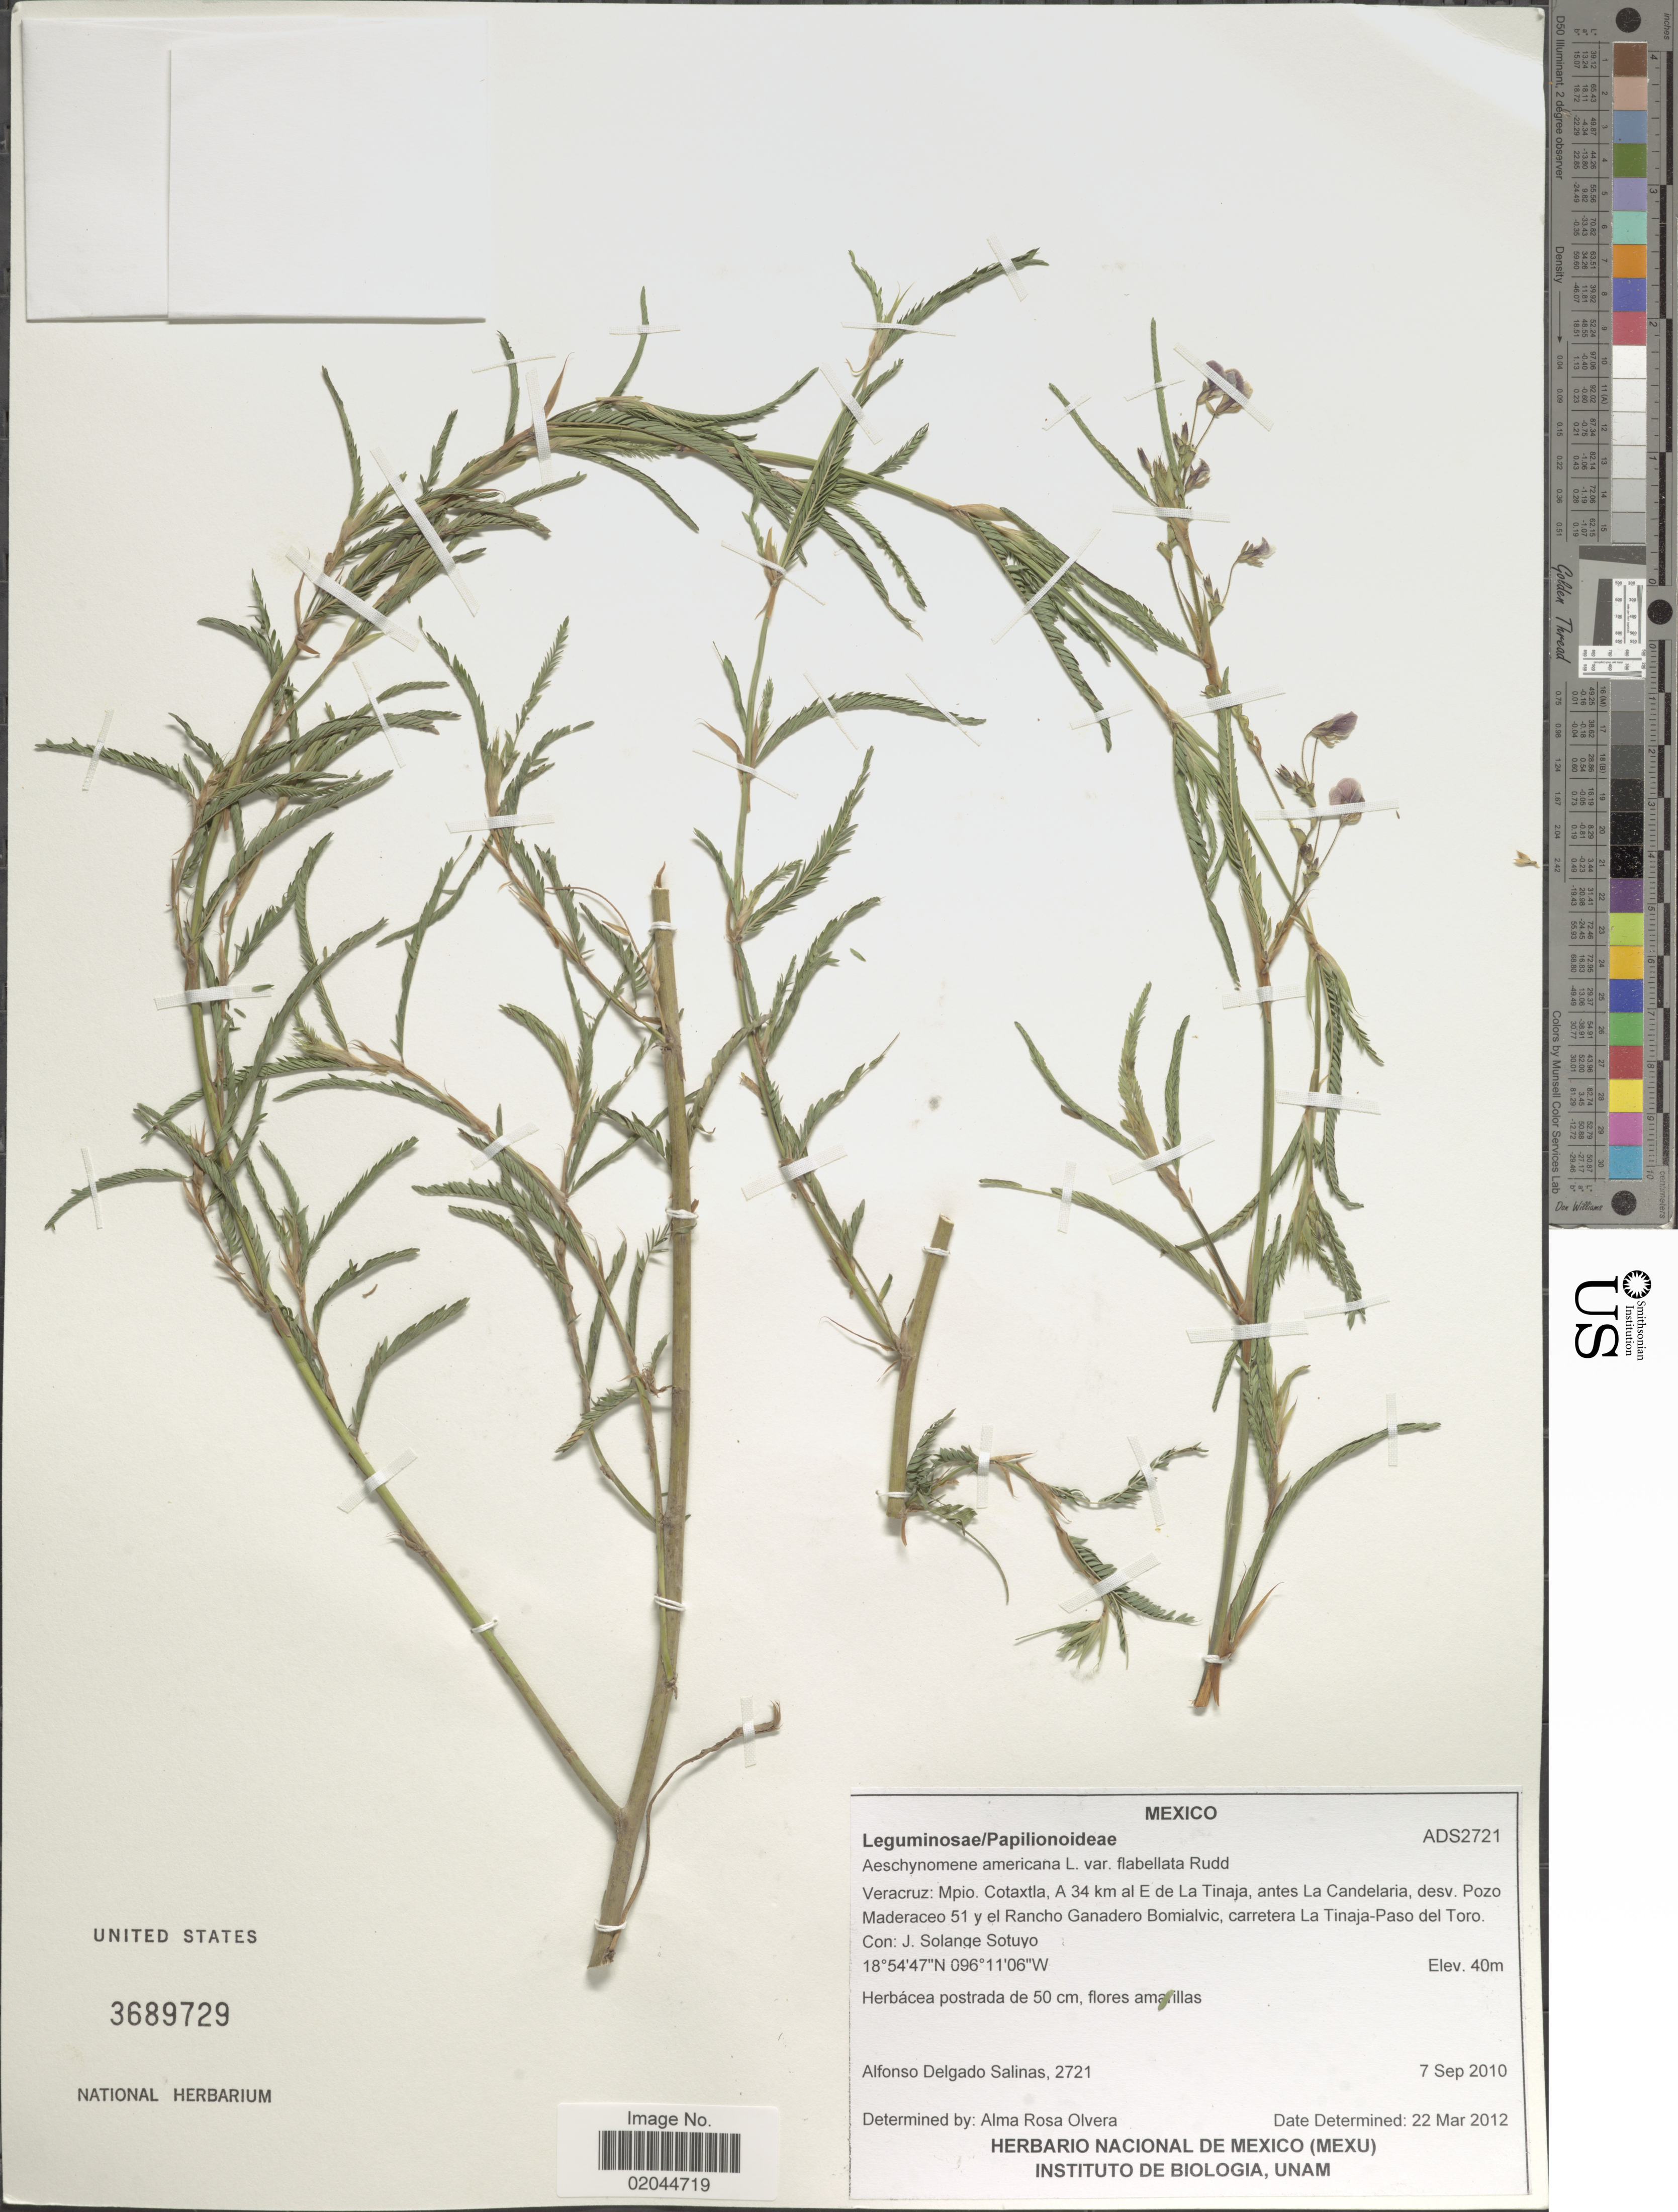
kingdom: Plantae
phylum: Tracheophyta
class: Magnoliopsida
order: Fabales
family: Fabaceae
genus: Aeschynomene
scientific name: Aeschynomene americana var. flabellata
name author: Rudd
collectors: A. Delgado S. & J. Sotuyo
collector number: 2721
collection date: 2010-09-07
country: Mexico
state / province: Veracruz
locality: Veracruz: Mpio. A 34 km al E de La Tinaja, antes La Candalaria, desv. Pozo Maderaceo 51 y el Rancho Ganadero Bomialvic, carretera La Tinaja-Paso del Toro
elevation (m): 40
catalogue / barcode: US 3689729